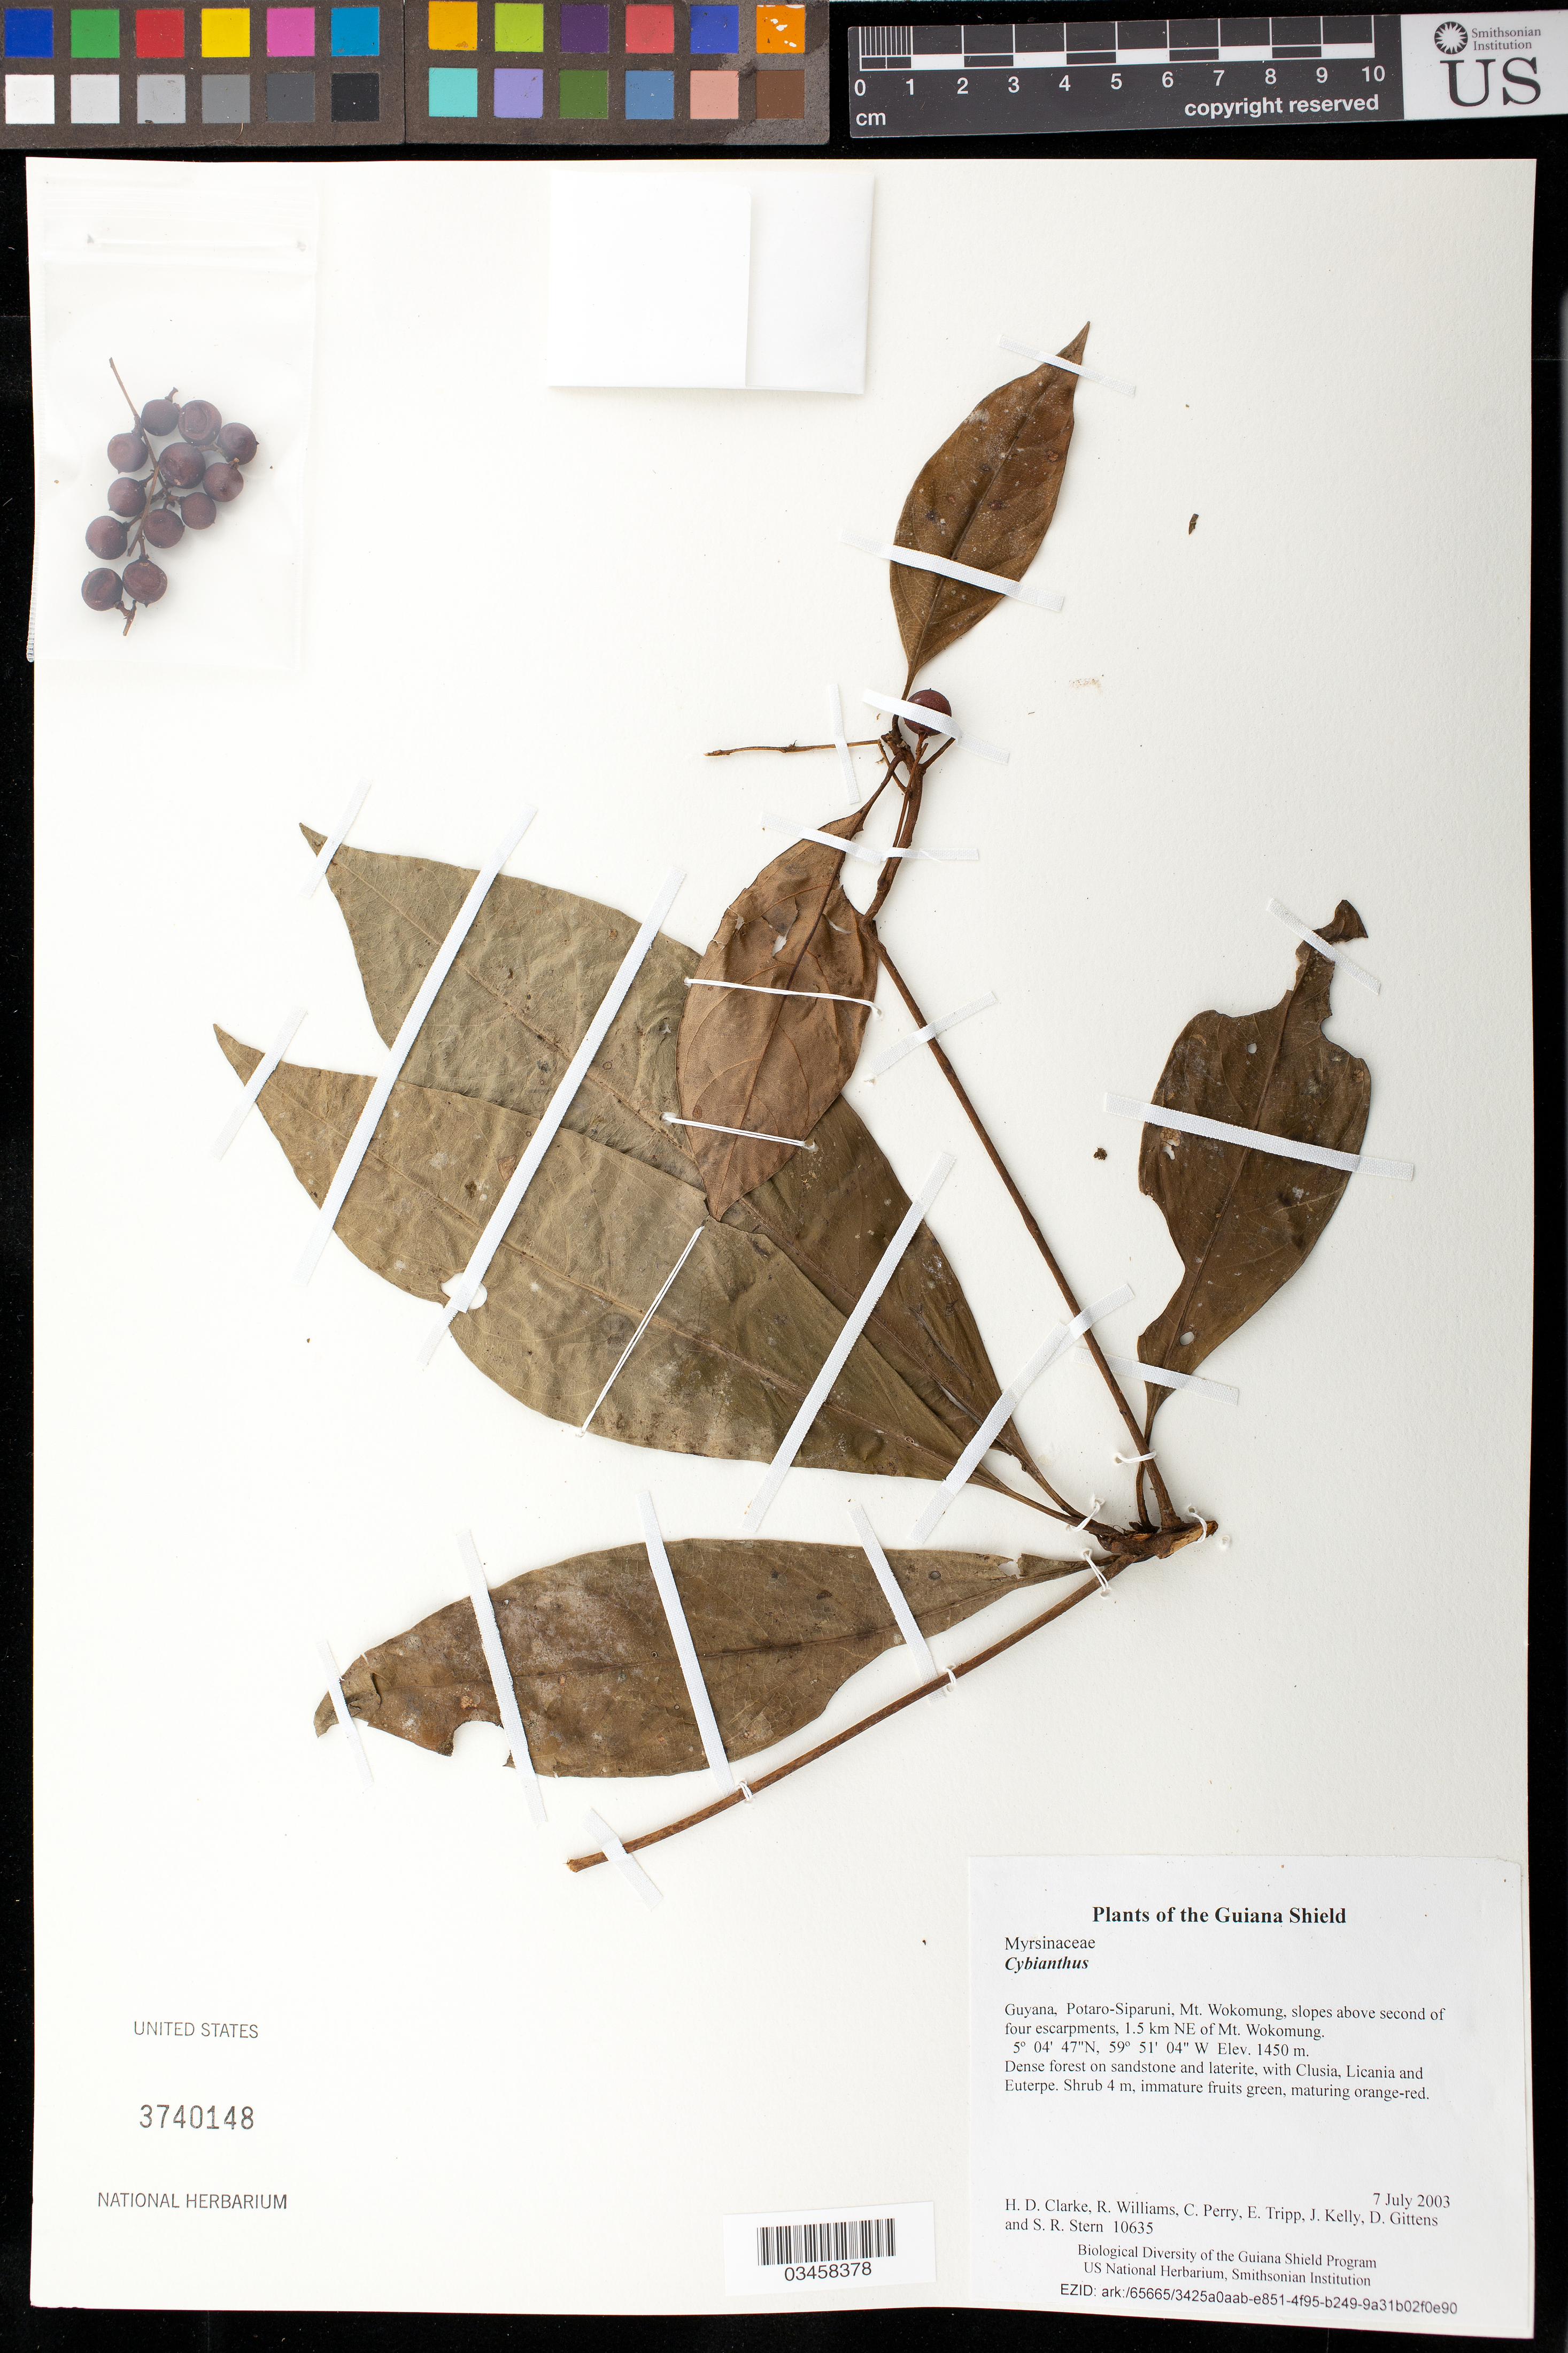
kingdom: Plantae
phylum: Tracheophyta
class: Magnoliopsida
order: Ericales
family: Primulaceae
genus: Cybianthus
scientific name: Cybianthus sp.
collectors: H. D. Clarke, R. Williams, C. Perry, E. Tripp, J. Kelly, D. Gittens & S. R. Stern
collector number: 10635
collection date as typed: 7 July 2003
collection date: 2003-07-07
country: Guyana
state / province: Potaro-Siparuni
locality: Mt. Wokomung, slopes above second of four escarpments, 1.5 km NE of Mt. Wokomung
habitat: Dense forest on sandstone and laterite, with Clusia, Licania and Euterpe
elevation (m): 1450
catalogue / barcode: US 3740148